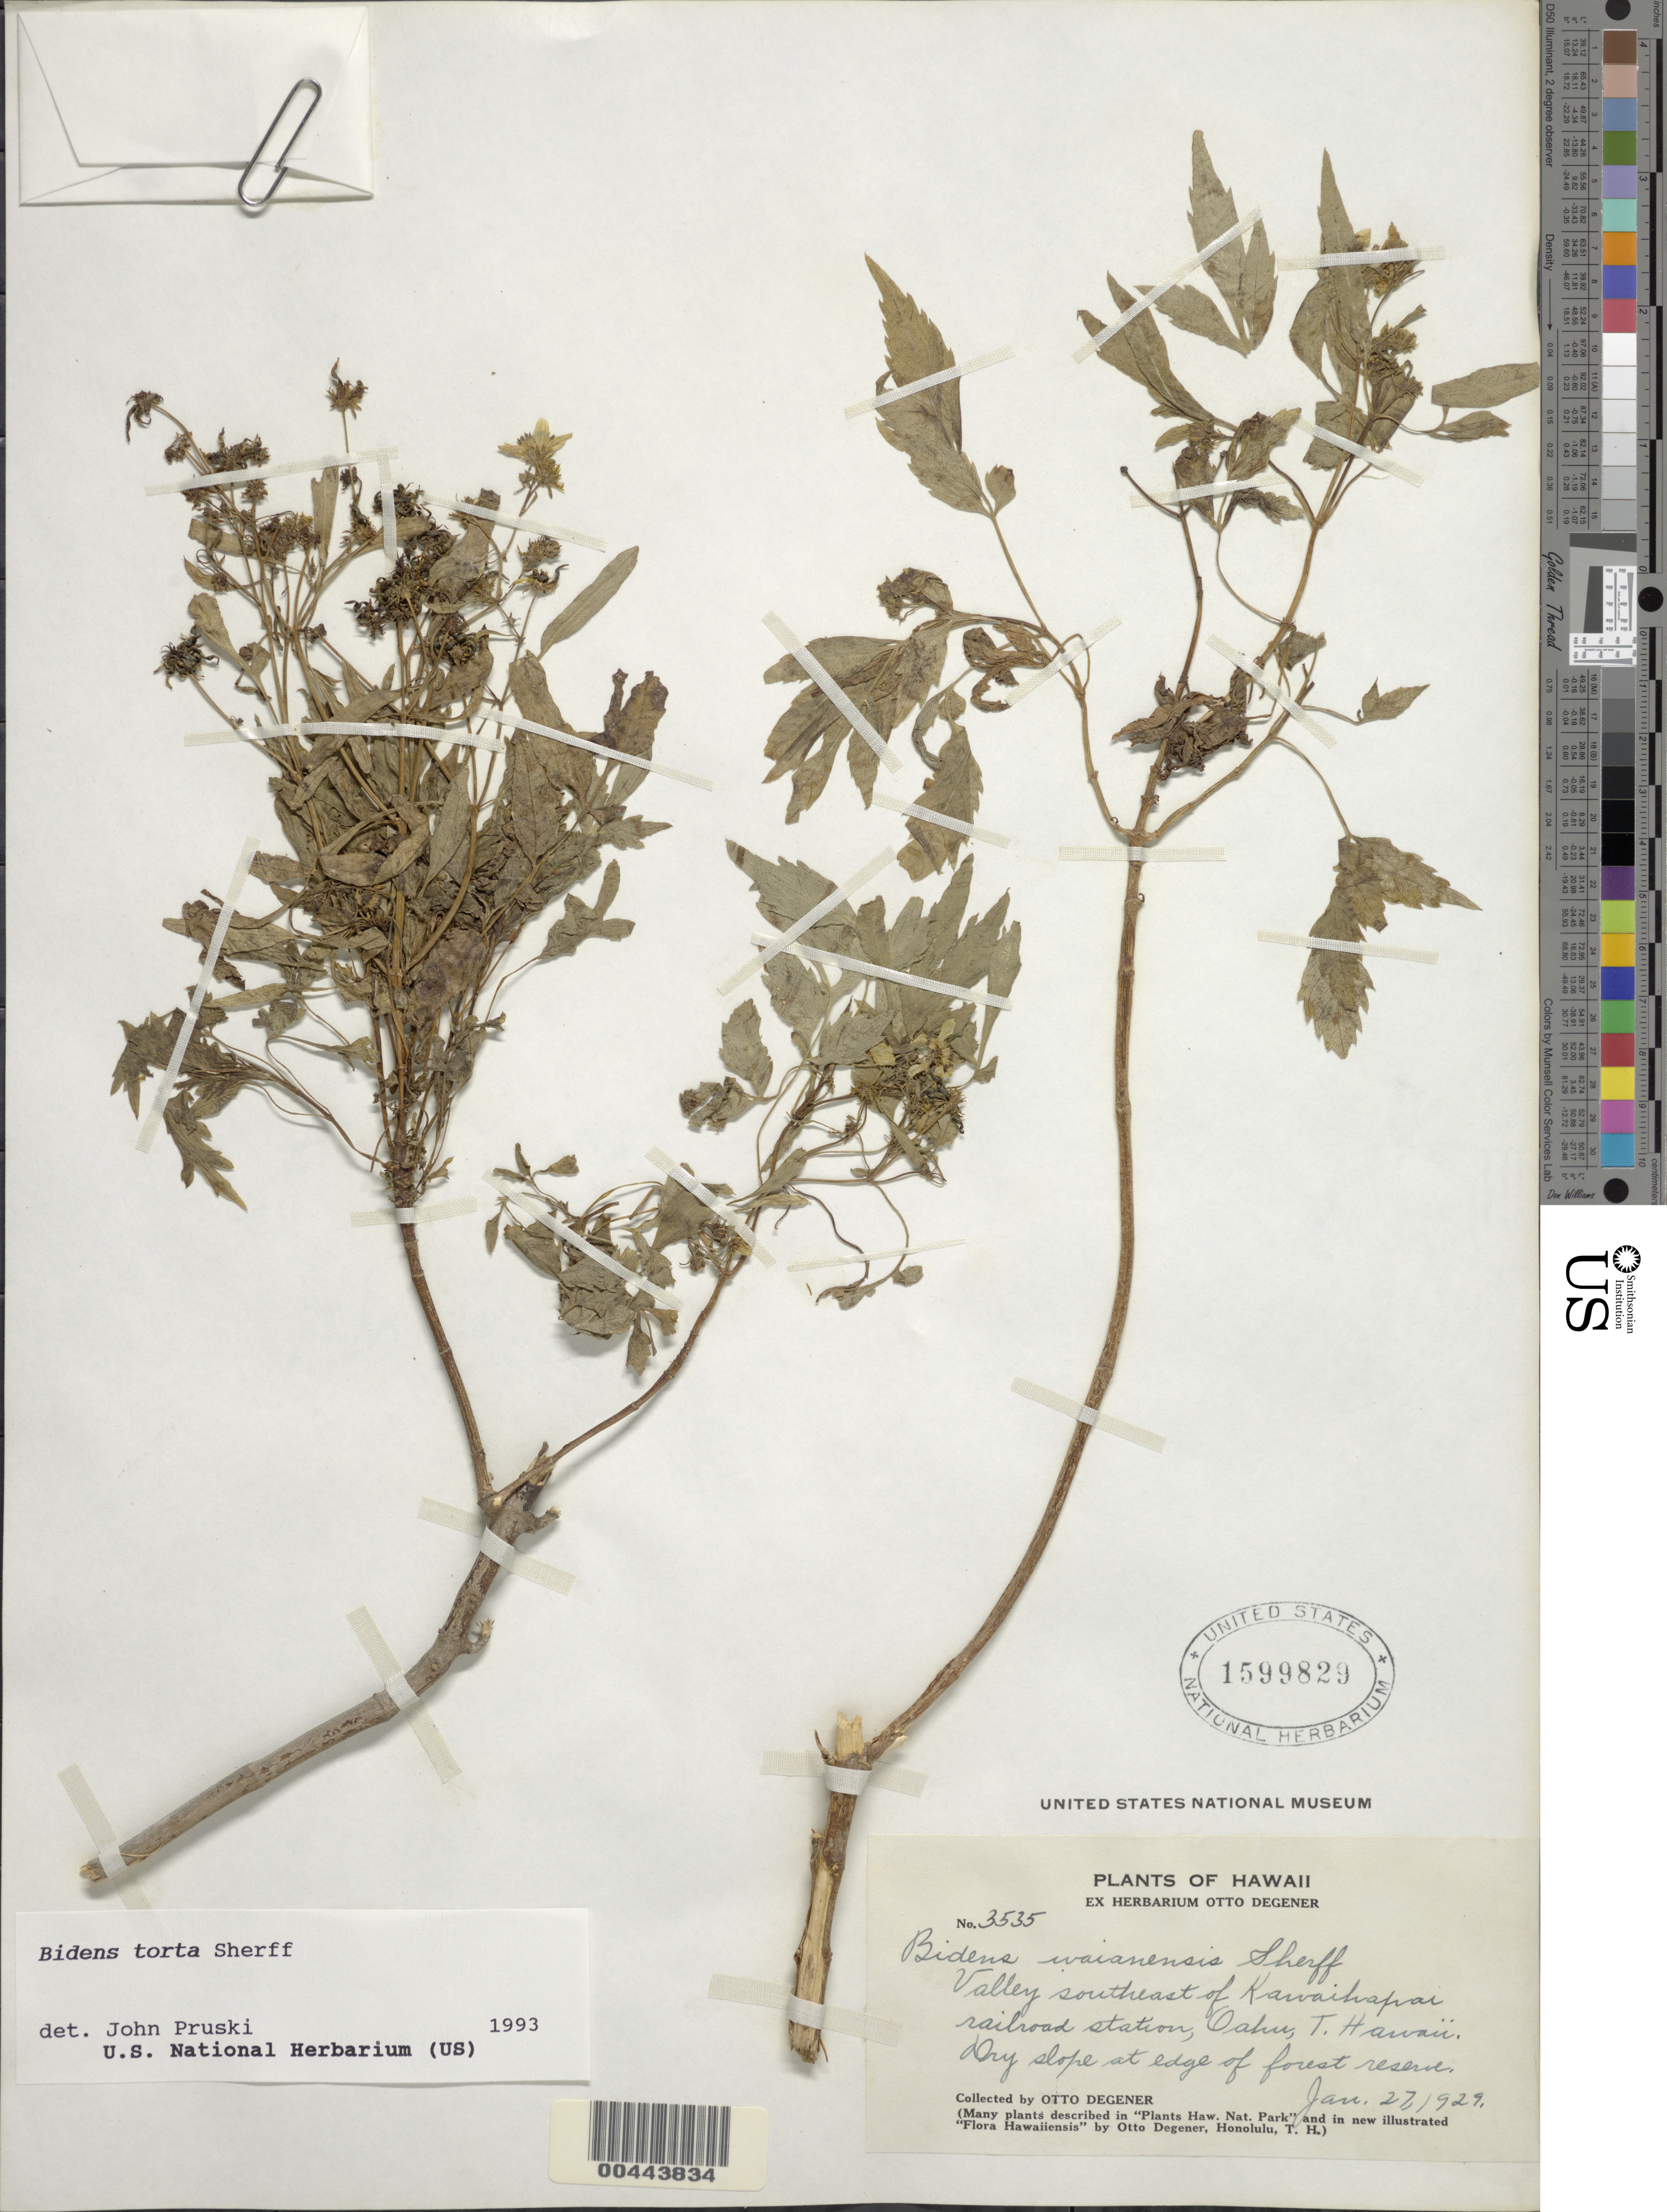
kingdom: Plantae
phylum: Tracheophyta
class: Magnoliopsida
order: Asterales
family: Asteraceae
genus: Bidens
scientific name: Bidens torta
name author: Sherff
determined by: Pruski, J. F.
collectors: O. Degener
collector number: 3535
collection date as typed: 27 Jan 1929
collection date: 1929-01-27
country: United States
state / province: Hawaii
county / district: Honolulu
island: Oahu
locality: Valley SE of Kawaihapai railroad station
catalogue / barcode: US 1599829